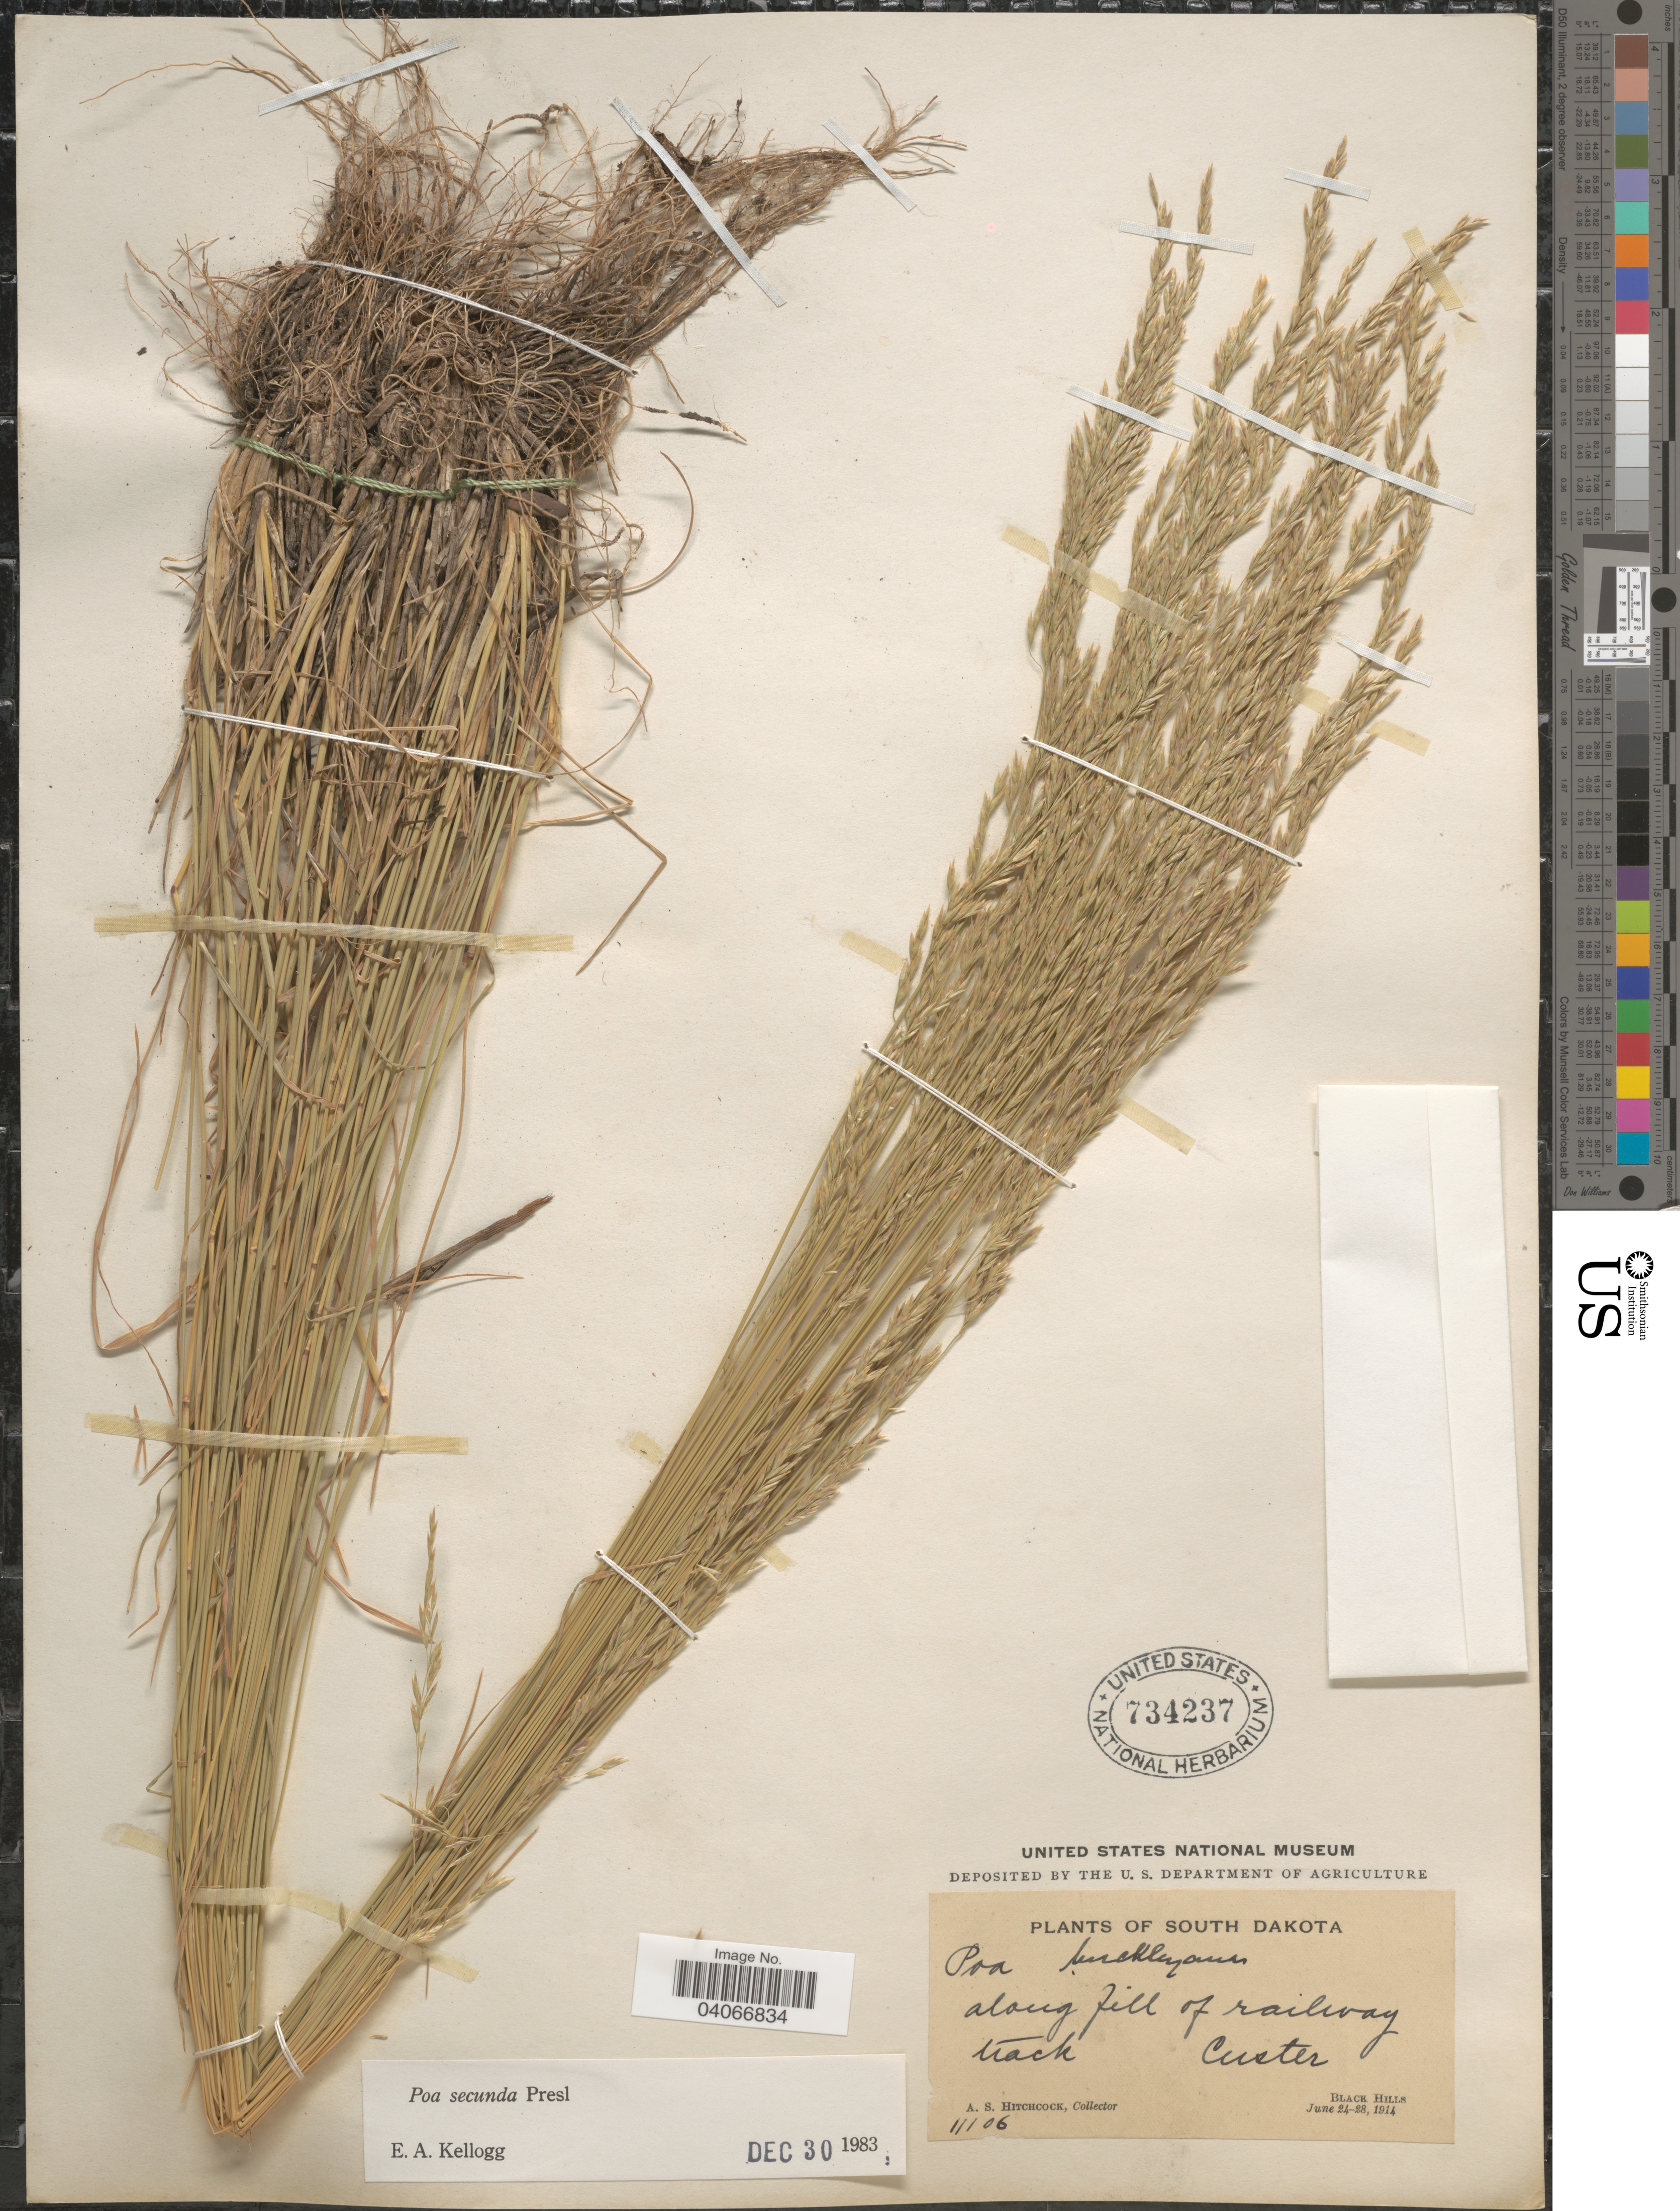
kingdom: Plantae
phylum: Tracheophyta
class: Liliopsida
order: Poales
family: Poaceae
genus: Poa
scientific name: Poa secunda subsp. secunda var. scabrella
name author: (Thurb.) Soreng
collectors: A. S. Hitchcock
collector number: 11106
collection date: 1914-06-24/1914-06-28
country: United States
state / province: South Dakota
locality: Along hill of railway track. Custer. Black Hills.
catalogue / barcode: US 734237